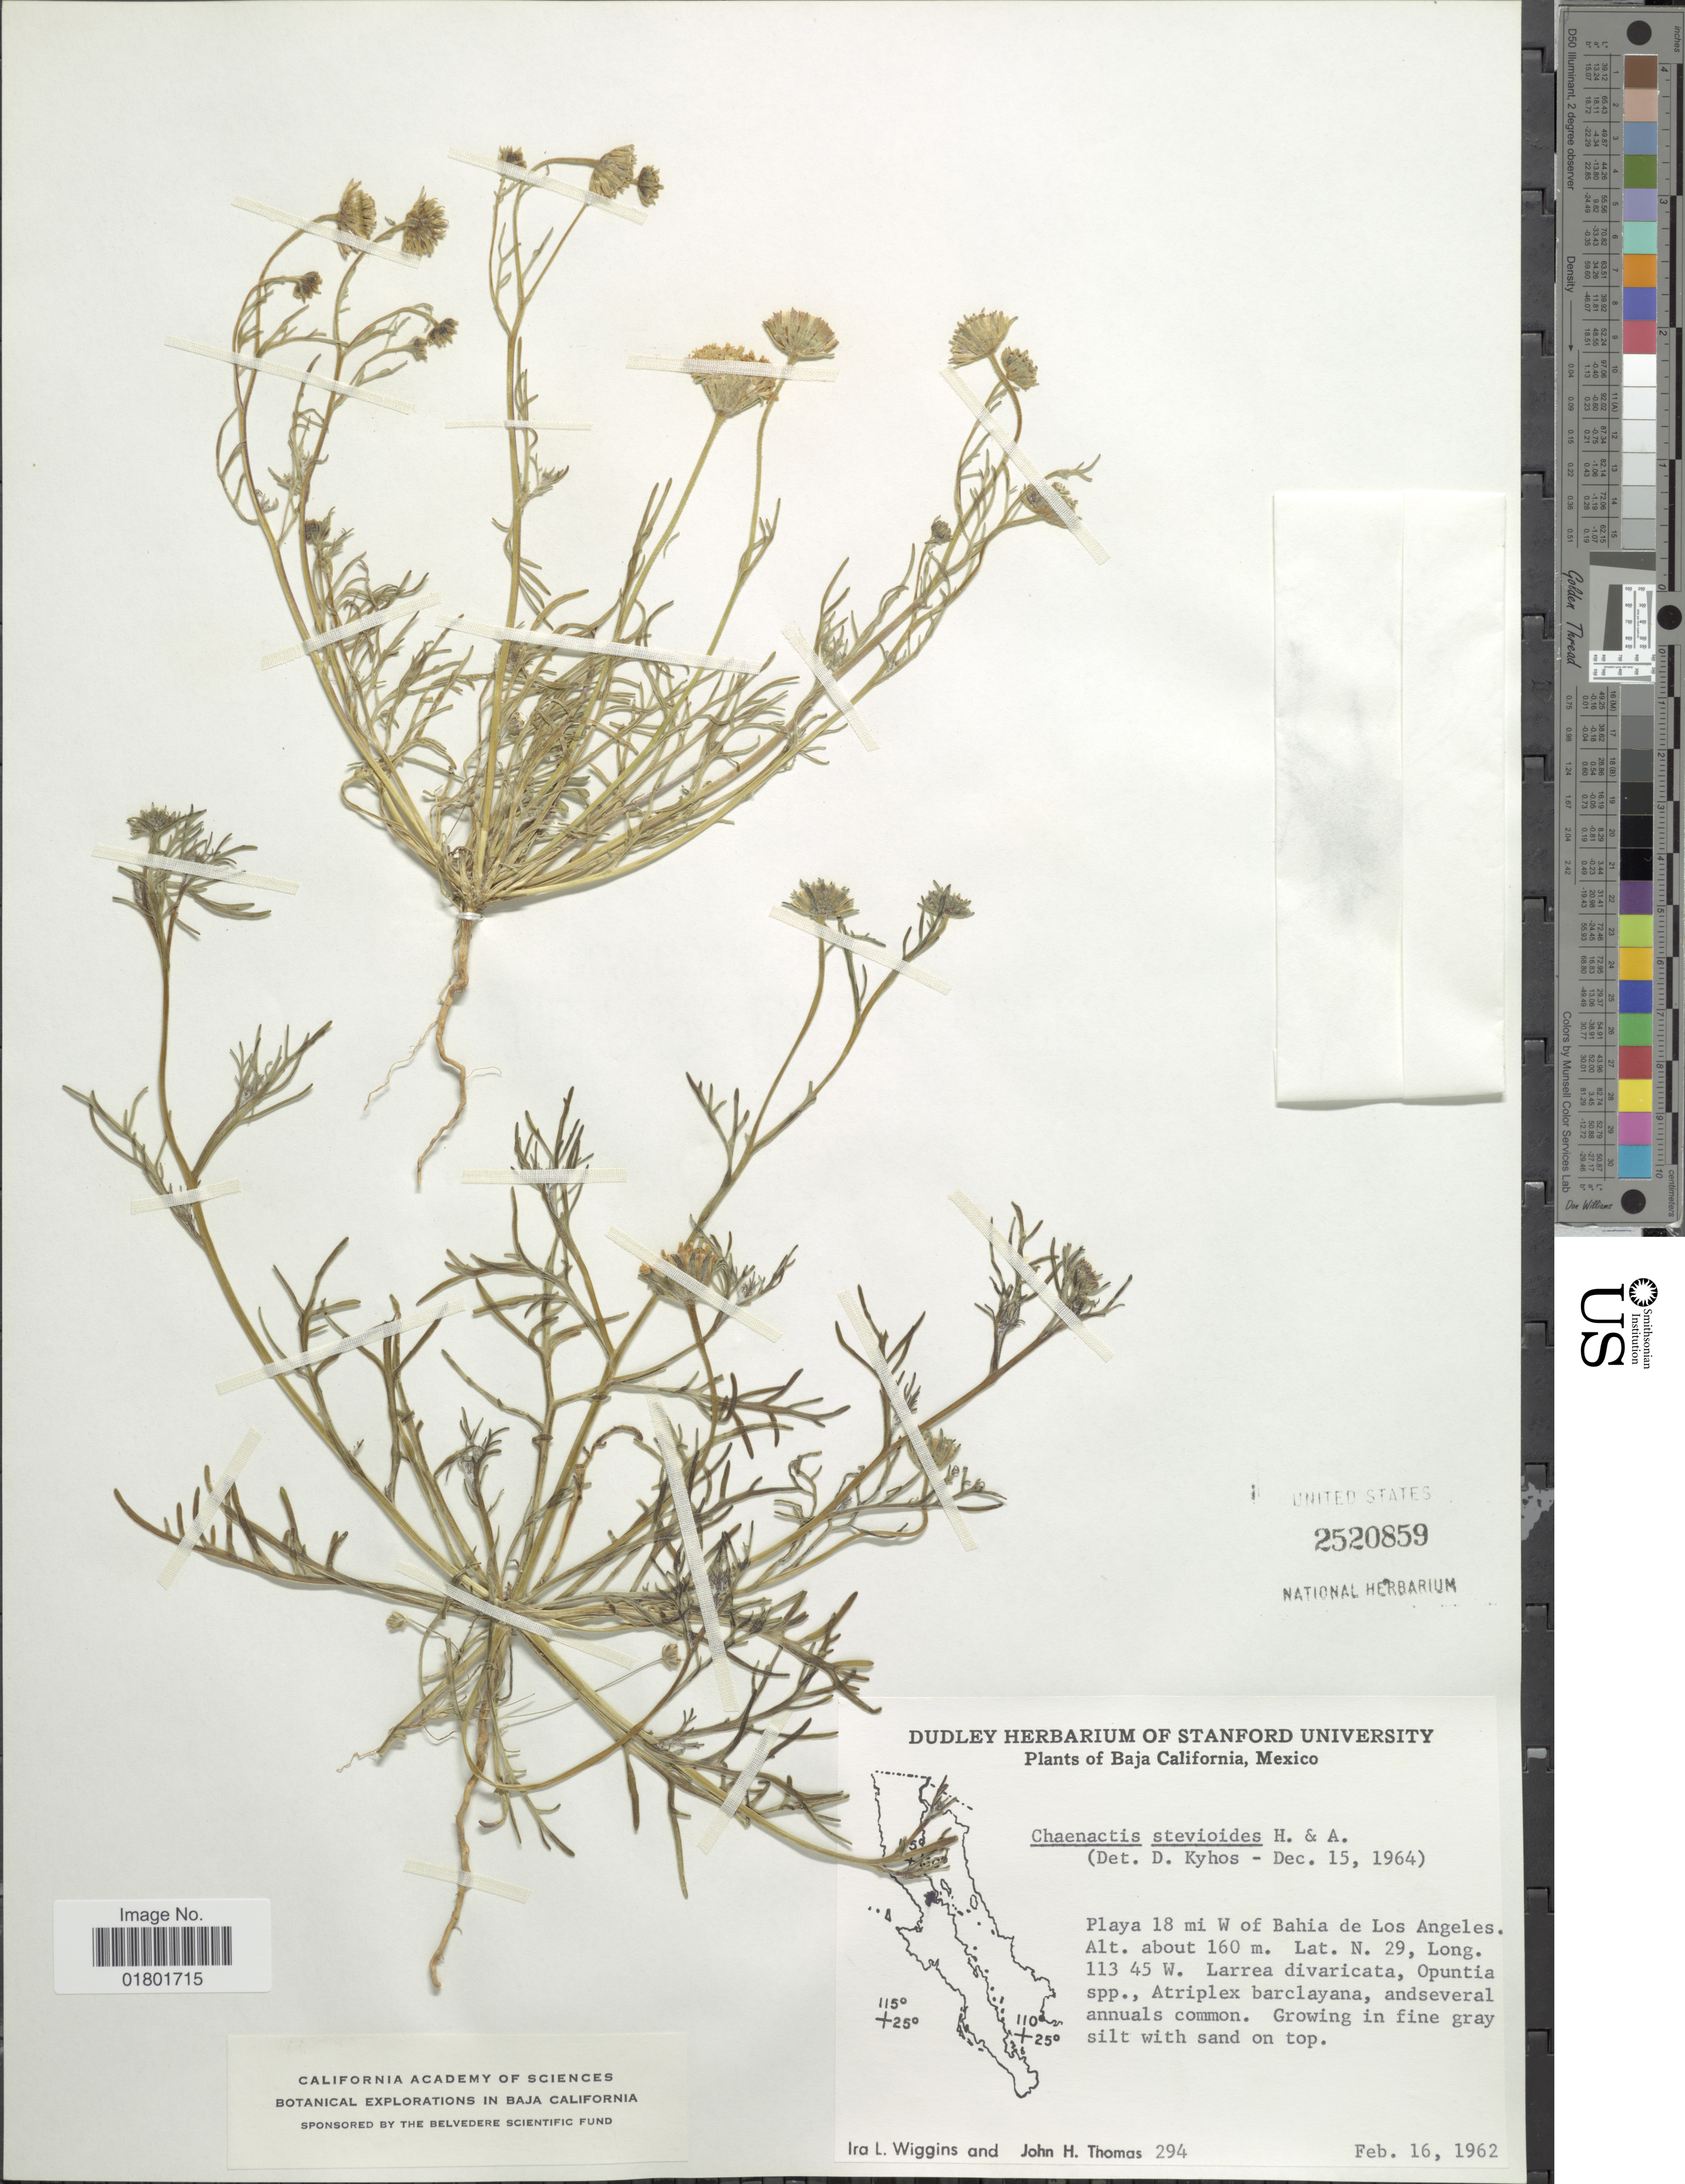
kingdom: Plantae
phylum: Tracheophyta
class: Magnoliopsida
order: Asterales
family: Asteraceae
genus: Chaenactis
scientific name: Chaenactis stevioides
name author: Hook. & Arn.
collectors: I. L. Wiggins & J. H. Thomas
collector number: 294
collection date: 1962-02-16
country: Mexico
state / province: Baja California Sur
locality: Playa 18 mi W of Bahia de los Angeles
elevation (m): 160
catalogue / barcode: US 2520859